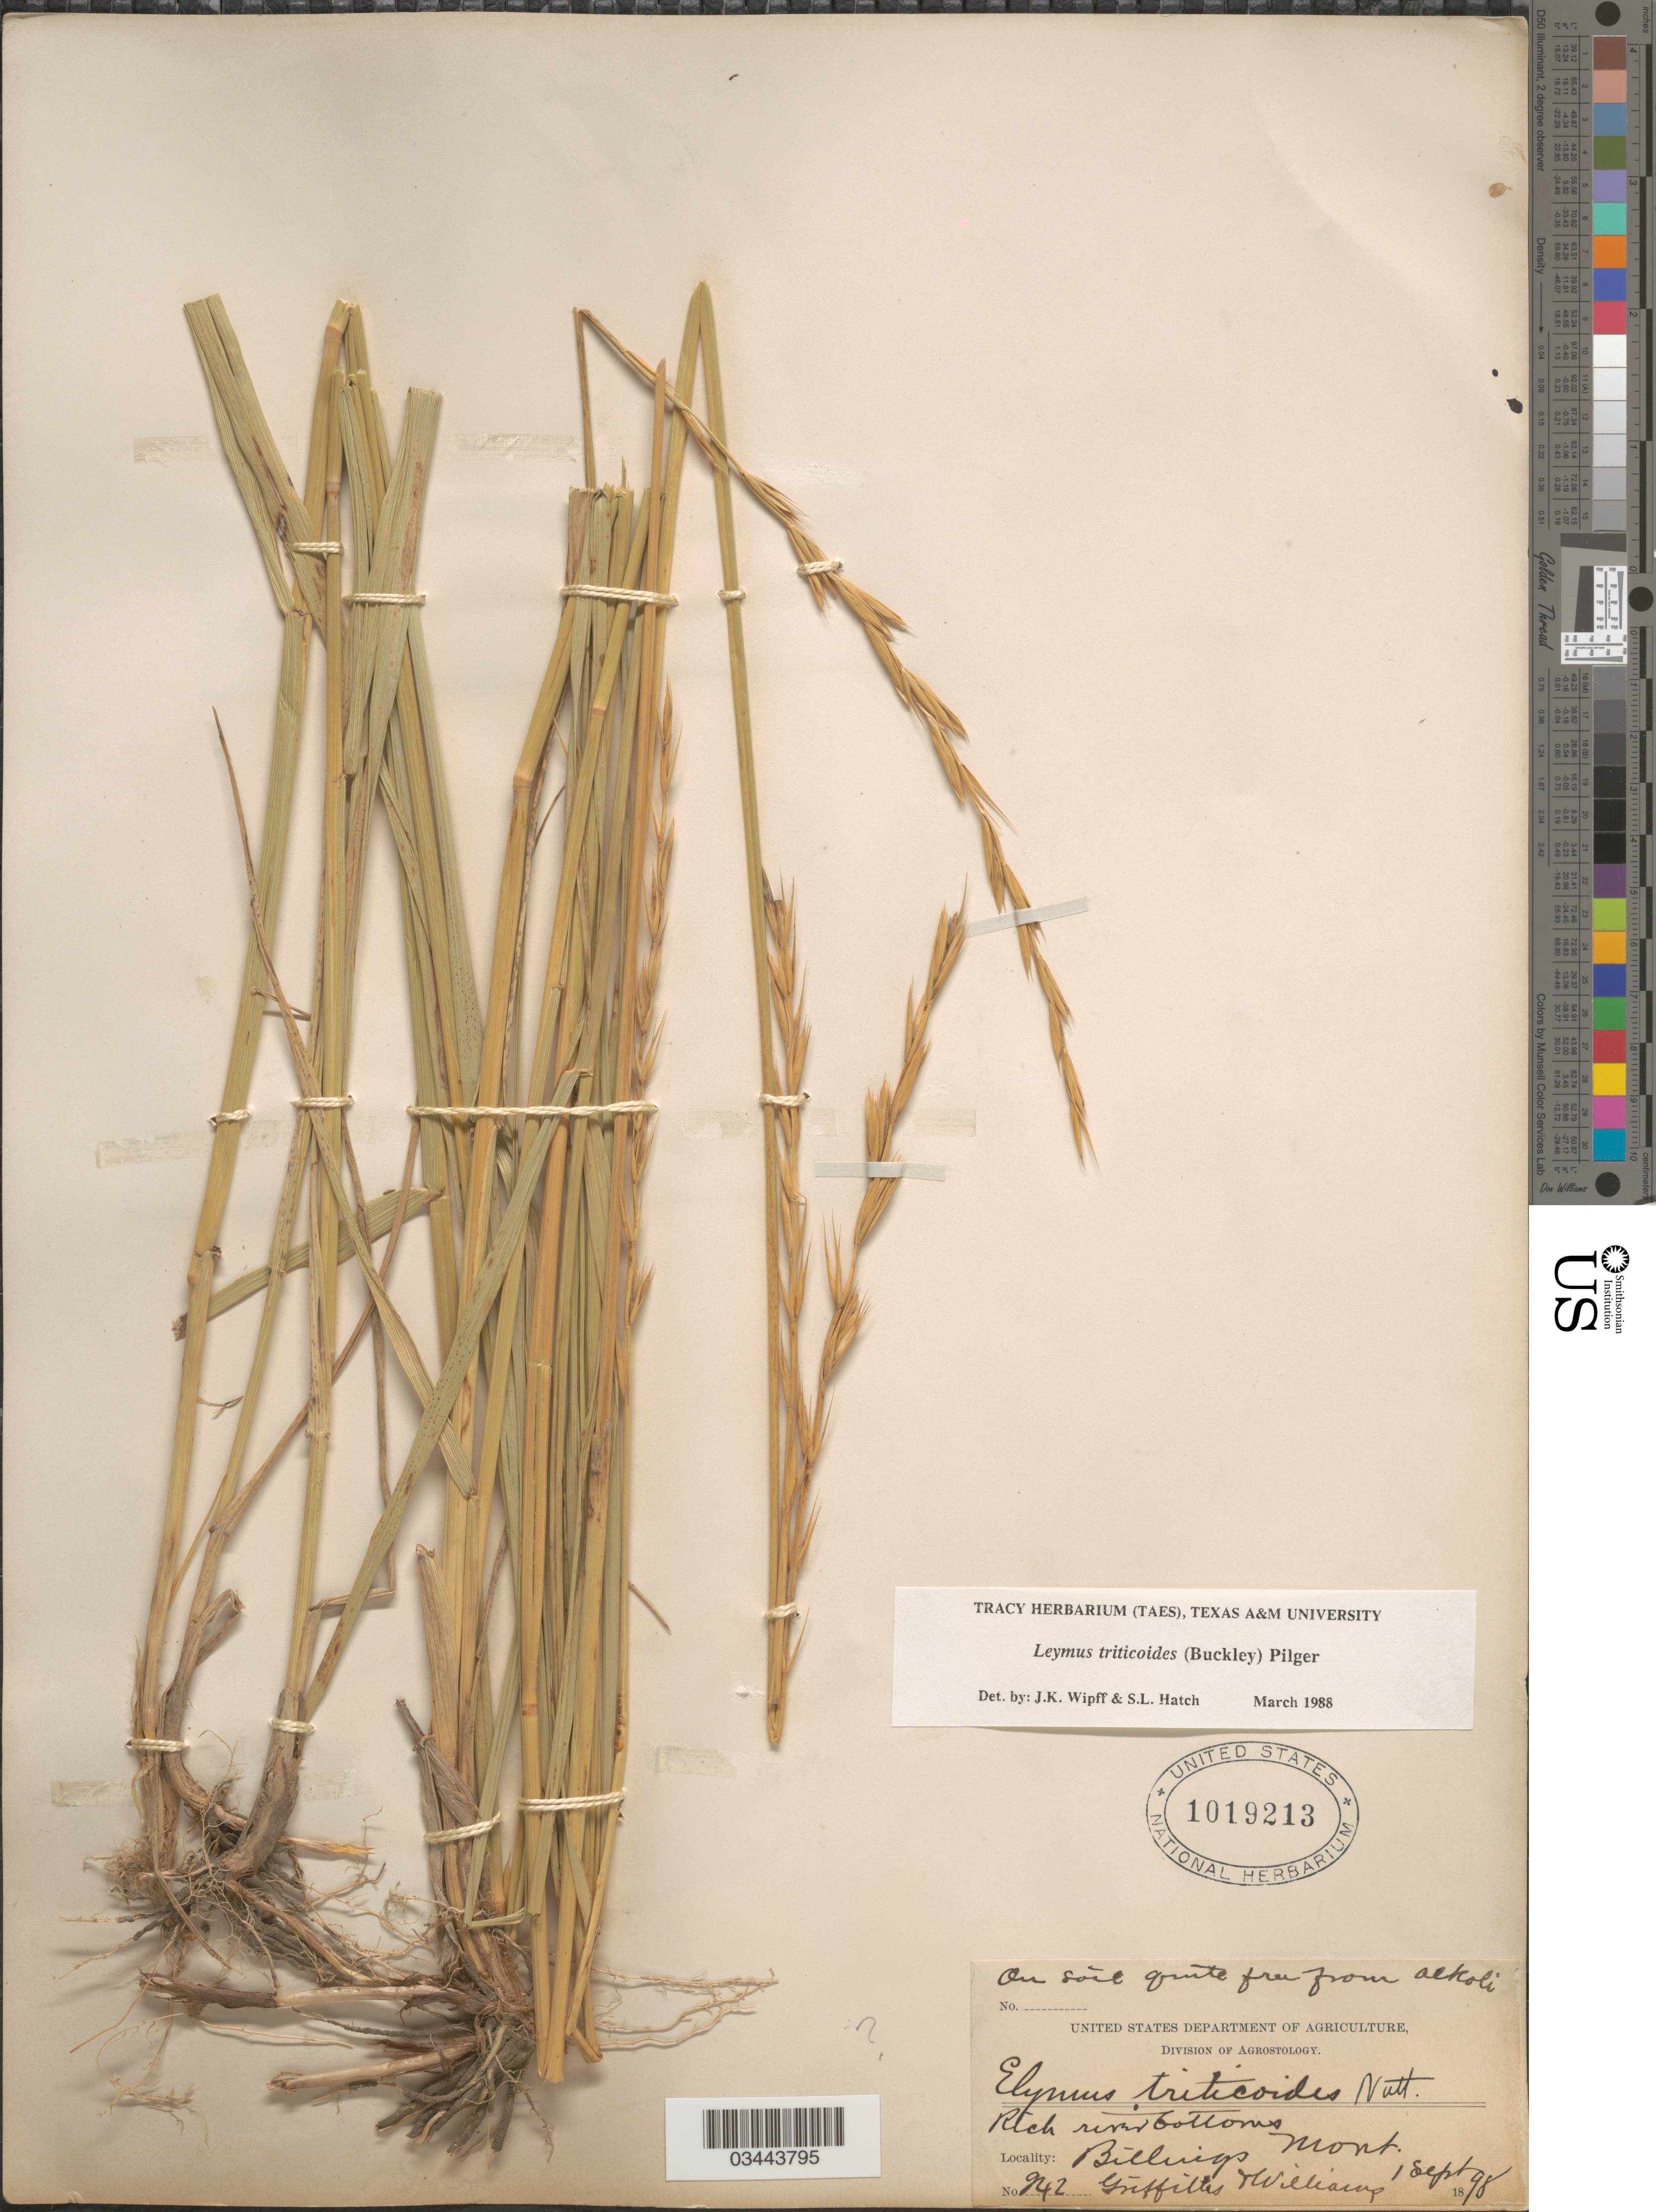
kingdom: Plantae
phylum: Tracheophyta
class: Liliopsida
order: Poales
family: Poaceae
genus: Leymus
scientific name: Leymus triticoides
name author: (Buckley) Pilg.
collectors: -- Griffiths & -- Williams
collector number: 942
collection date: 1898-09-01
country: United States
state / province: Montana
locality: Rich river bottoms. Billings.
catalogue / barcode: US 1019213